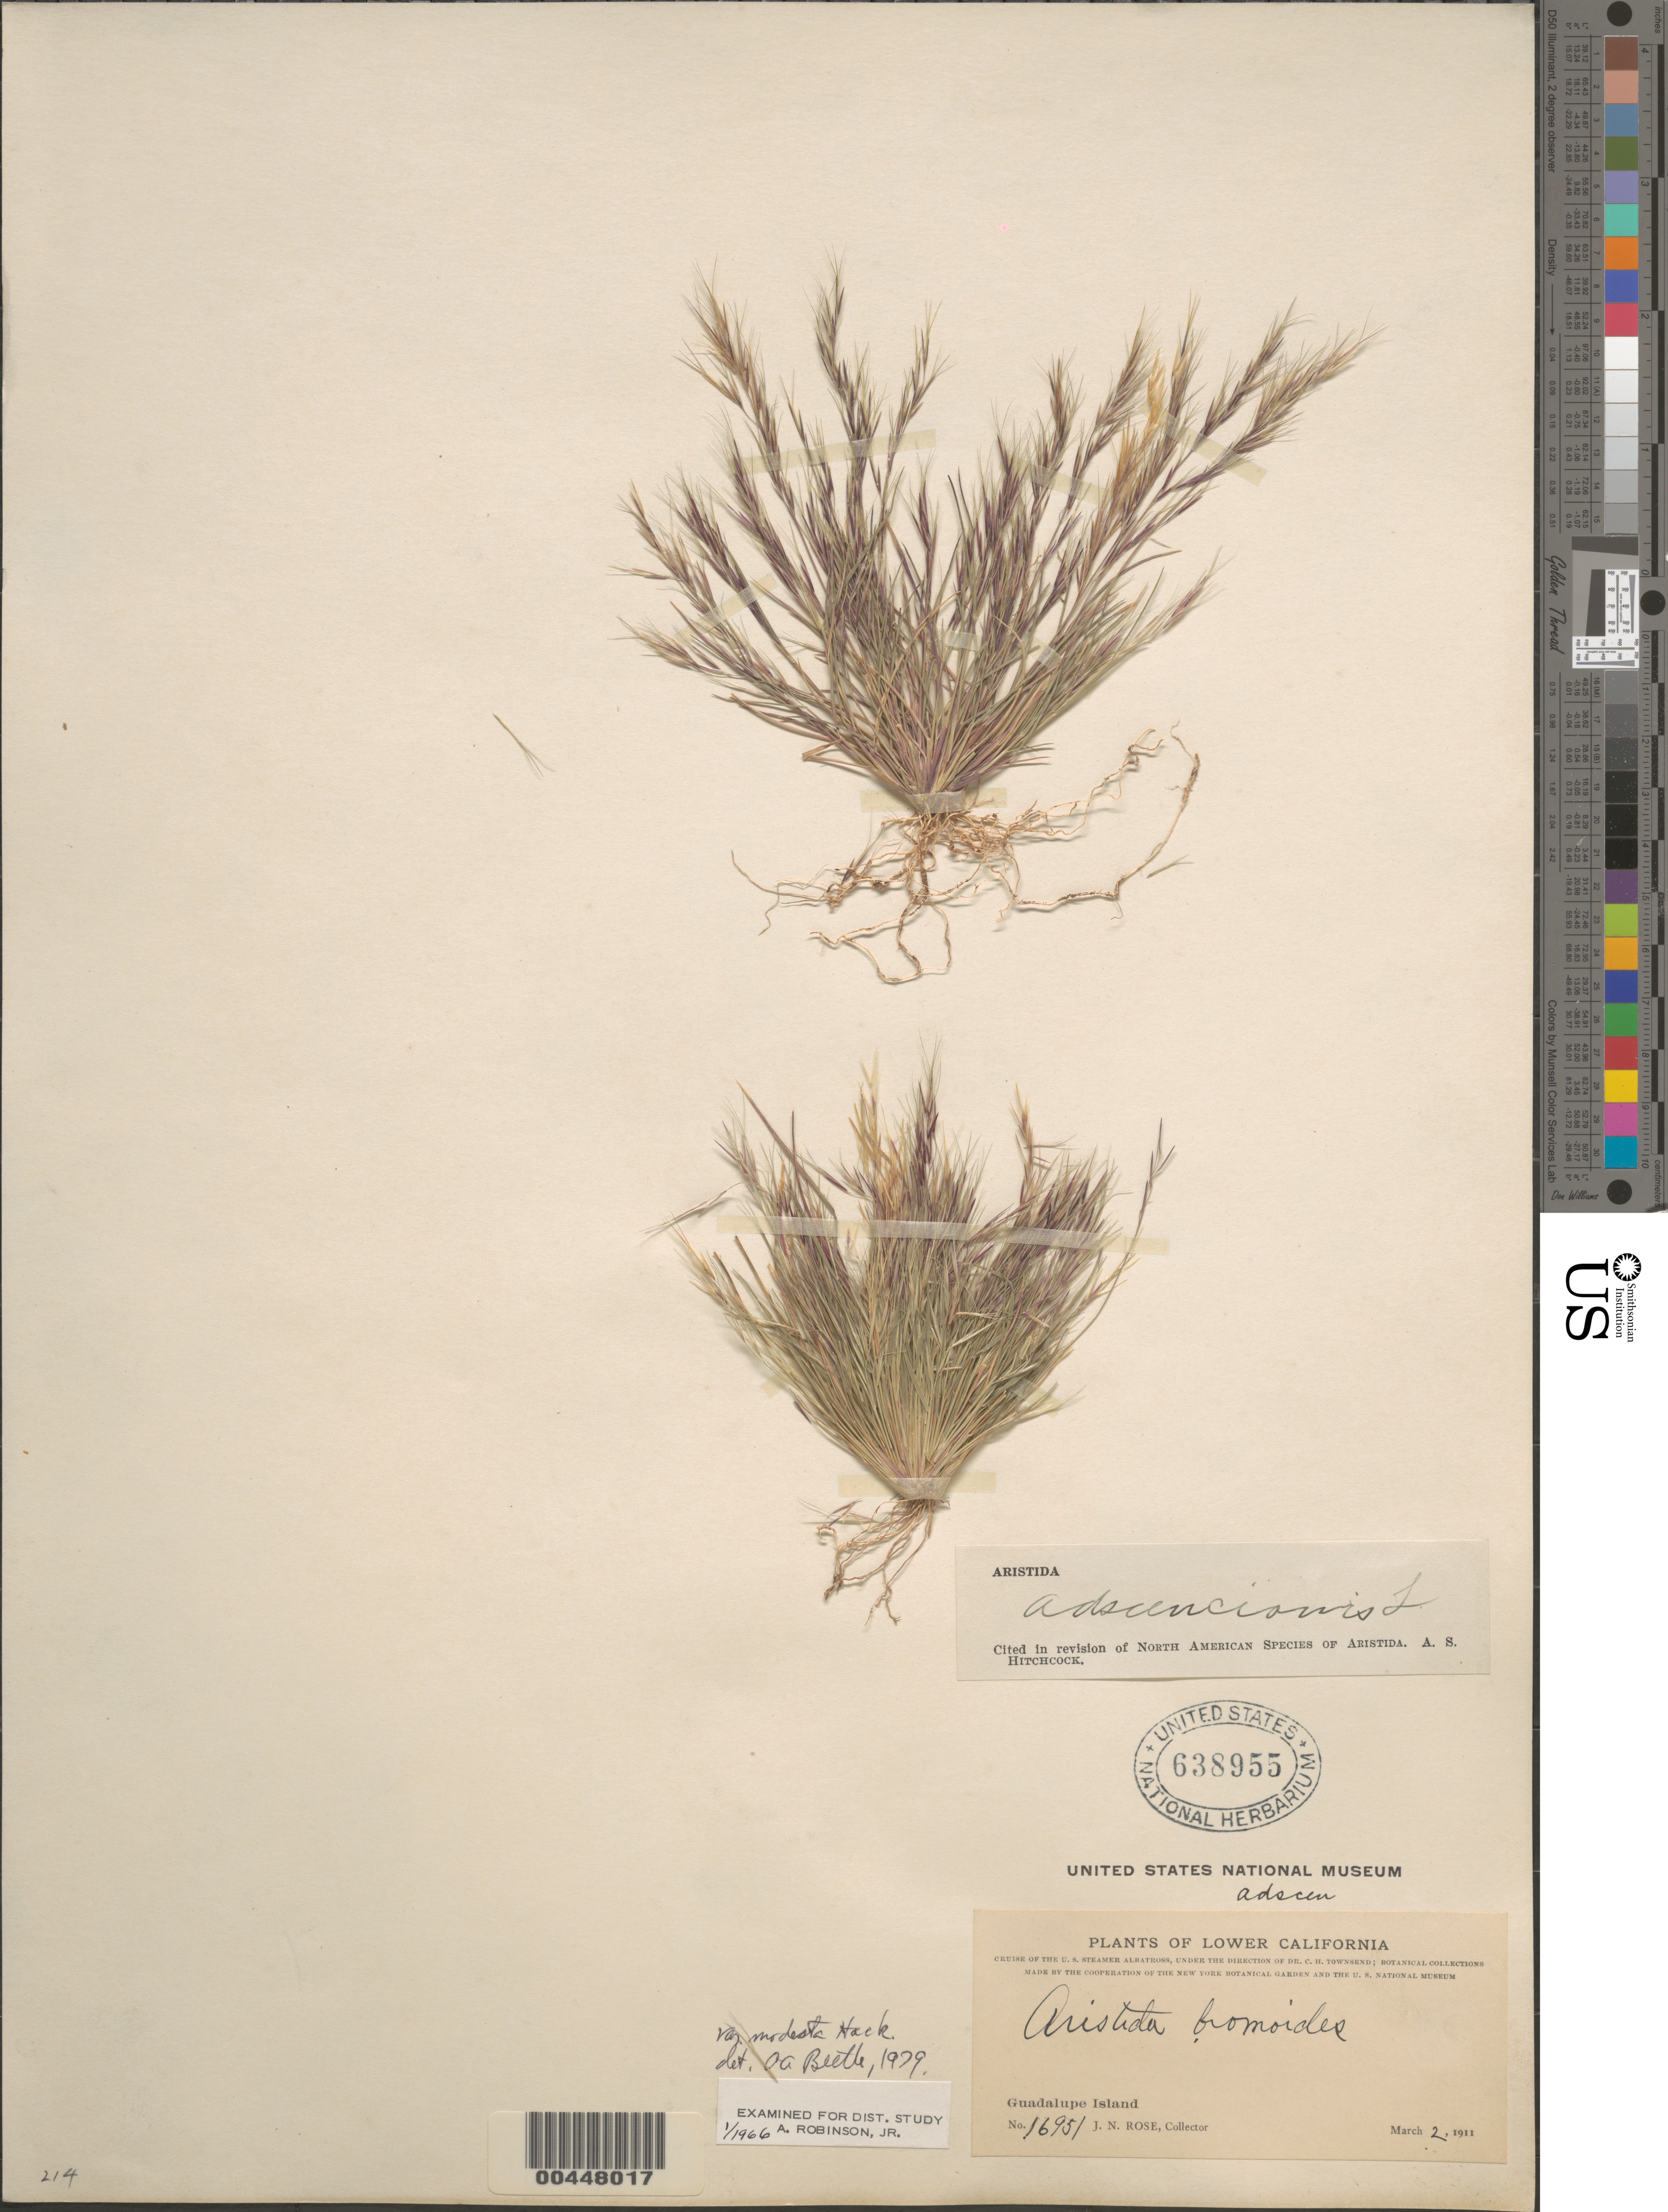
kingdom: Plantae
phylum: Tracheophyta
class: Liliopsida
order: Poales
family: Poaceae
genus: Aristida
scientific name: Aristida adscensionis var. modesta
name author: Hack. in Stuck.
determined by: Beetle, Alan A.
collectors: J. N. Rose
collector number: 16951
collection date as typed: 2 Mar 1911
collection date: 1911-03-02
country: Mexico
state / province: Baja California Sur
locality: Guadalupe Island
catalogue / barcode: US 638955